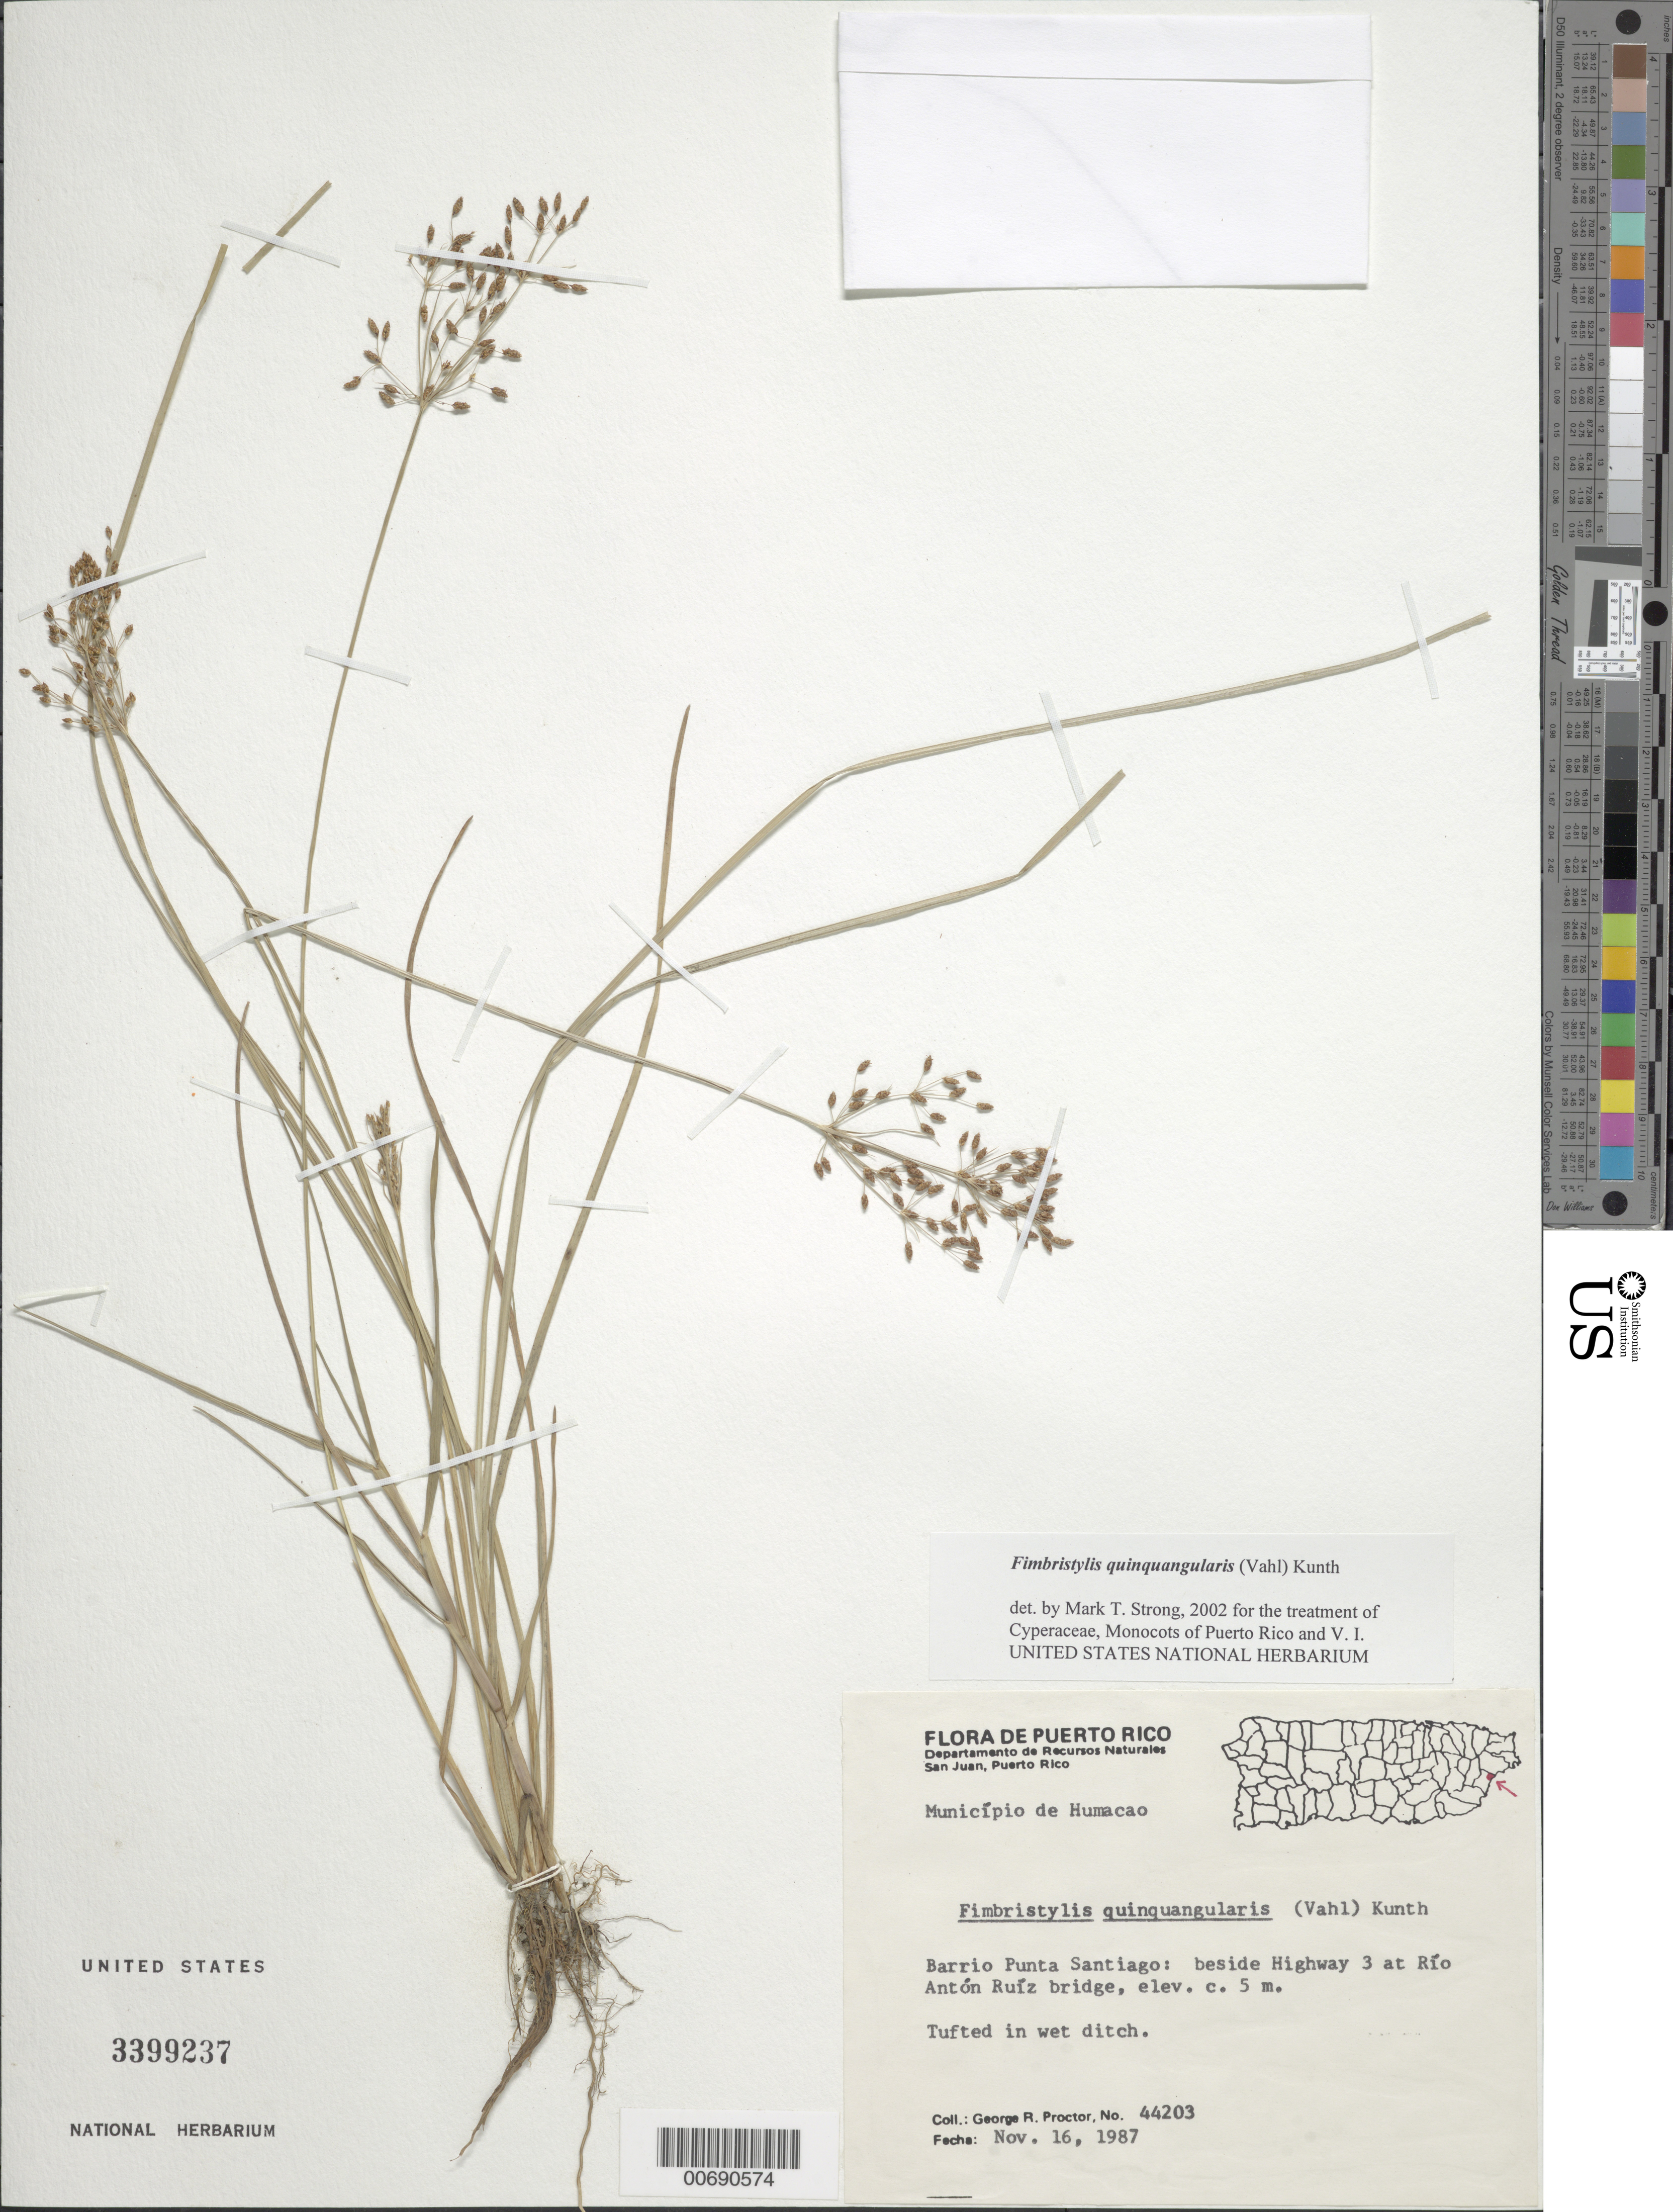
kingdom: Plantae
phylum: Tracheophyta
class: Liliopsida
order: Poales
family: Cyperaceae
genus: Fimbristylis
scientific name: Fimbristylis quinquangularis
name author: (Vahl) Kunth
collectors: G. R. Proctor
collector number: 44203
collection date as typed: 16 Nov 1987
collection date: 1987-11-16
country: Puerto Rico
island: Greater Antilles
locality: Humacao: Barrio Punta Santiago, beside Hwy 3 at Rio Anton Ruiz bridge.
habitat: wet ditch.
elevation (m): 5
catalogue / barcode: US 3399237